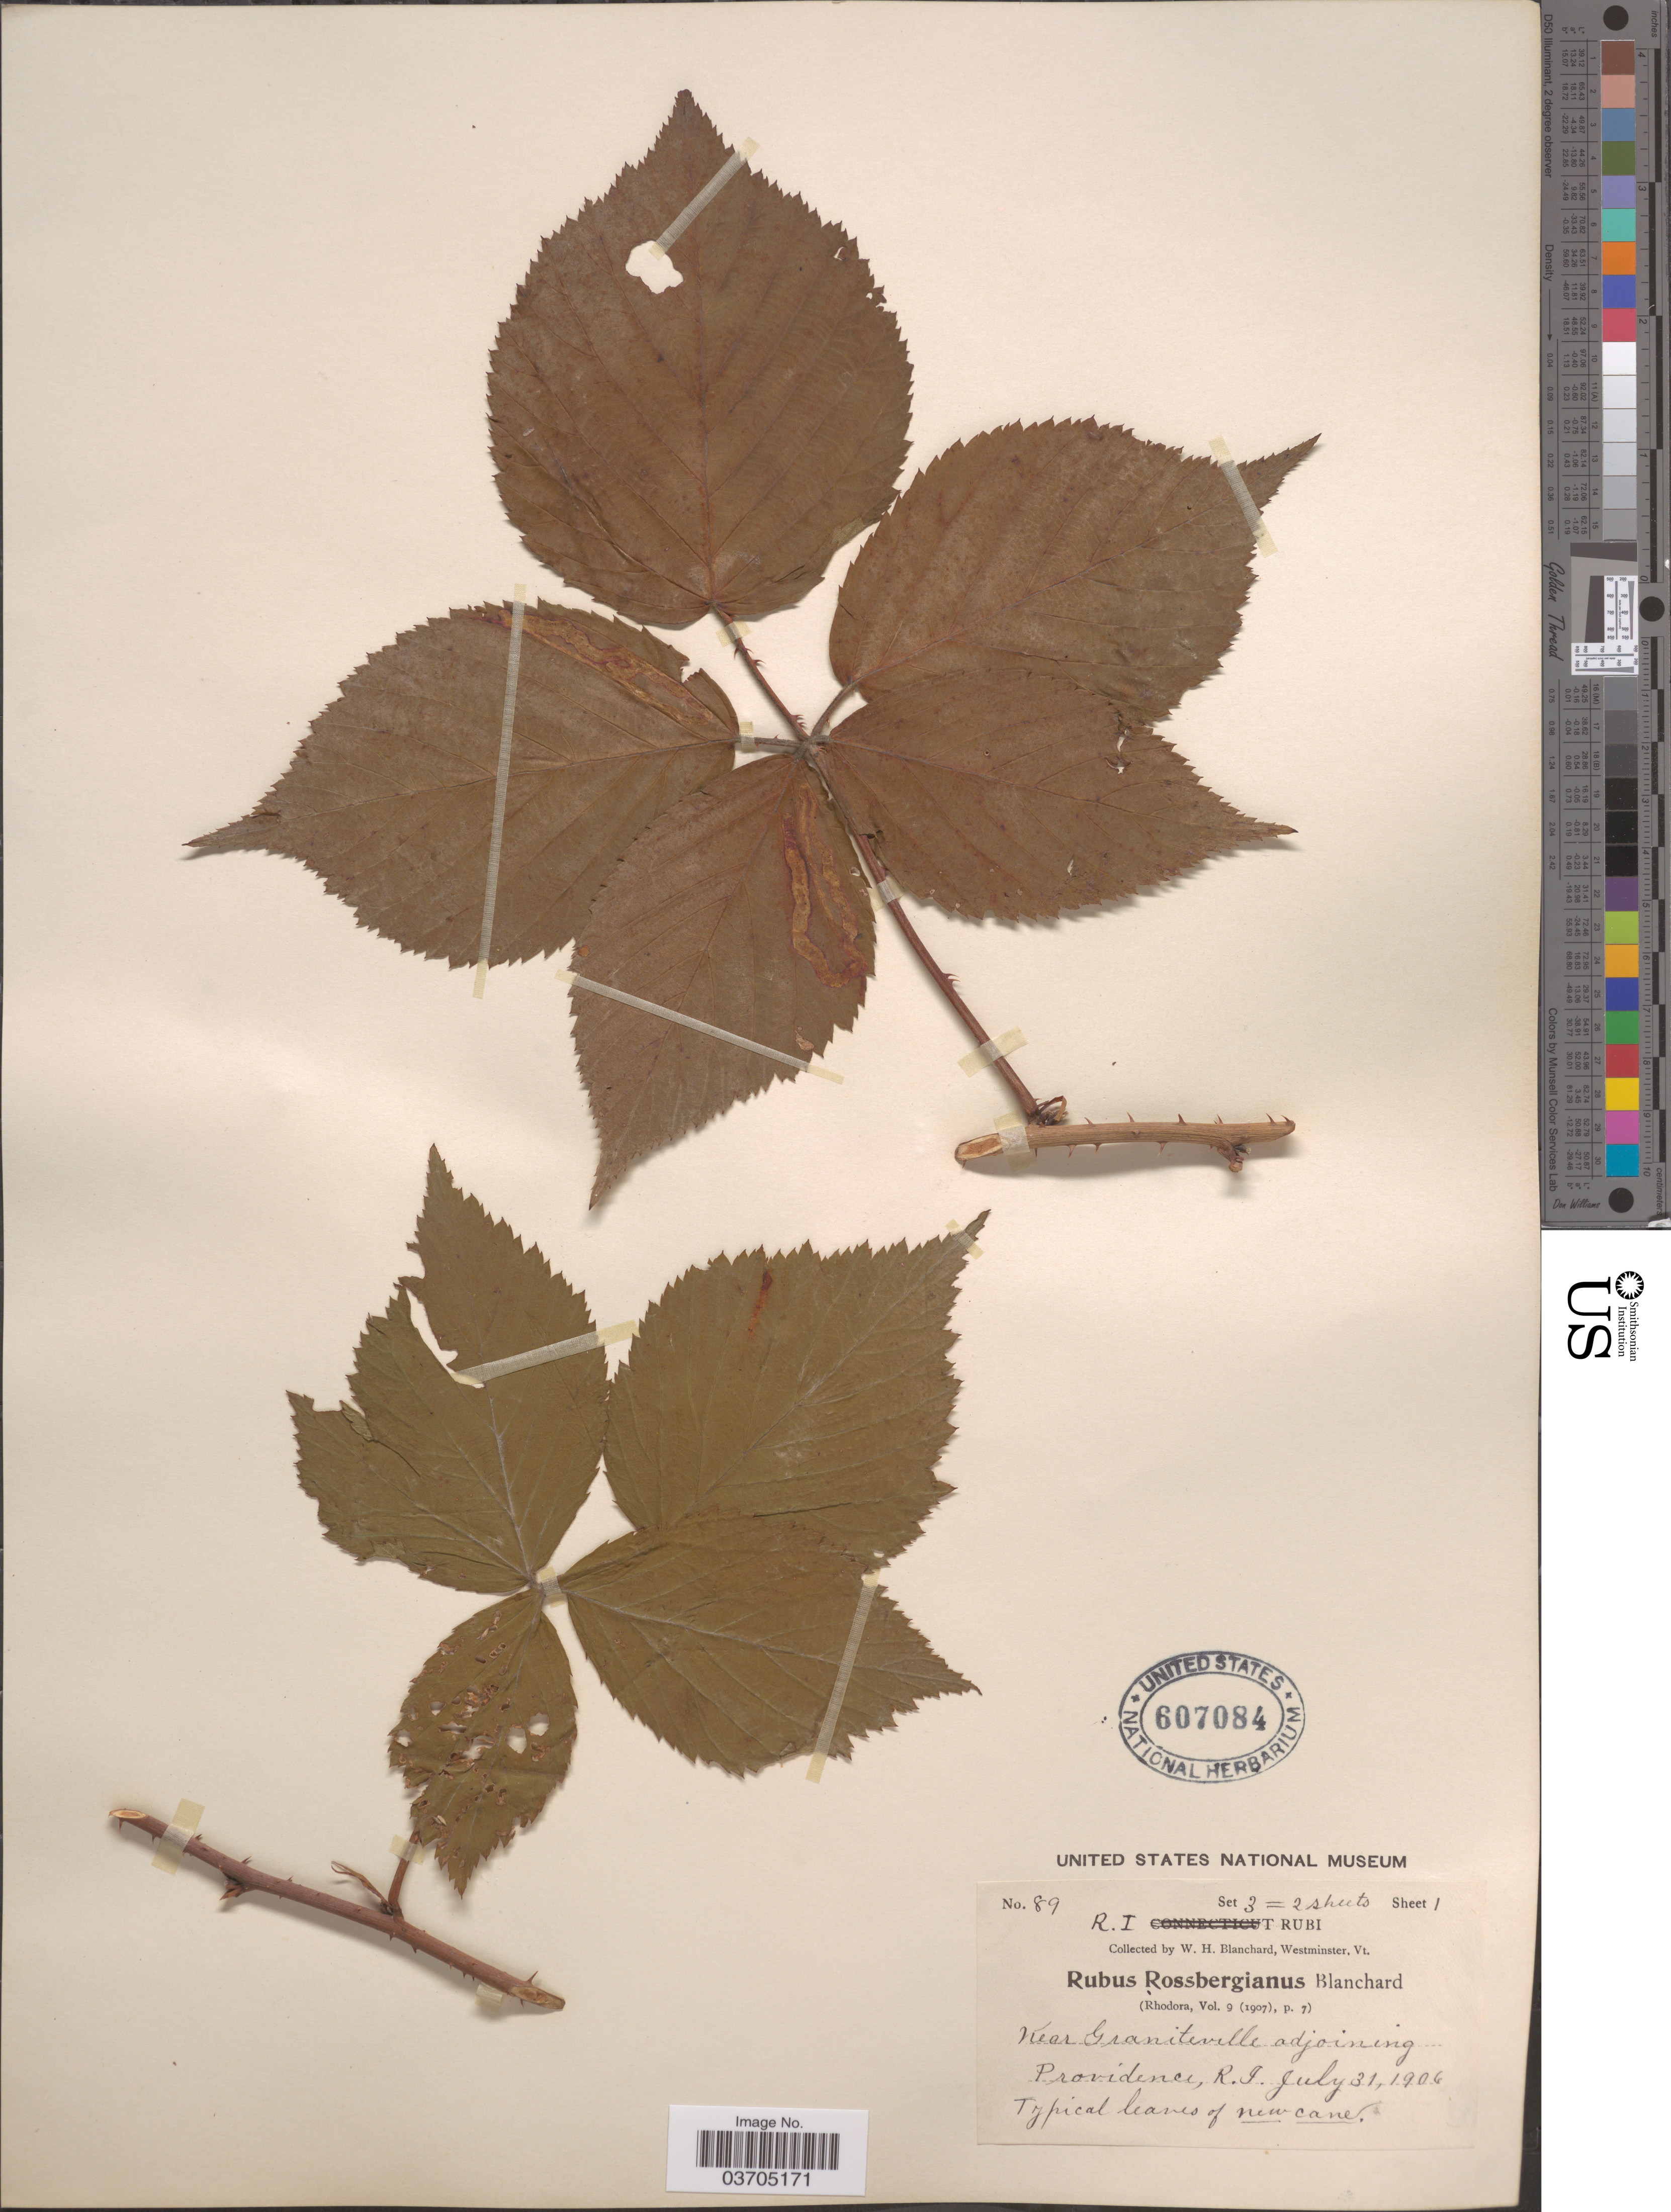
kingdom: Plantae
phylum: Tracheophyta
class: Magnoliopsida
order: Rosales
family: Rosaceae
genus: Rubus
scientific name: Rubus frondosus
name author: Bigelow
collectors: W. H. Blanchard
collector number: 89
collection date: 1906-07-31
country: United States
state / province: Rhode Island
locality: Near Graniteville adjoining Providence.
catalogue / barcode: US 607084